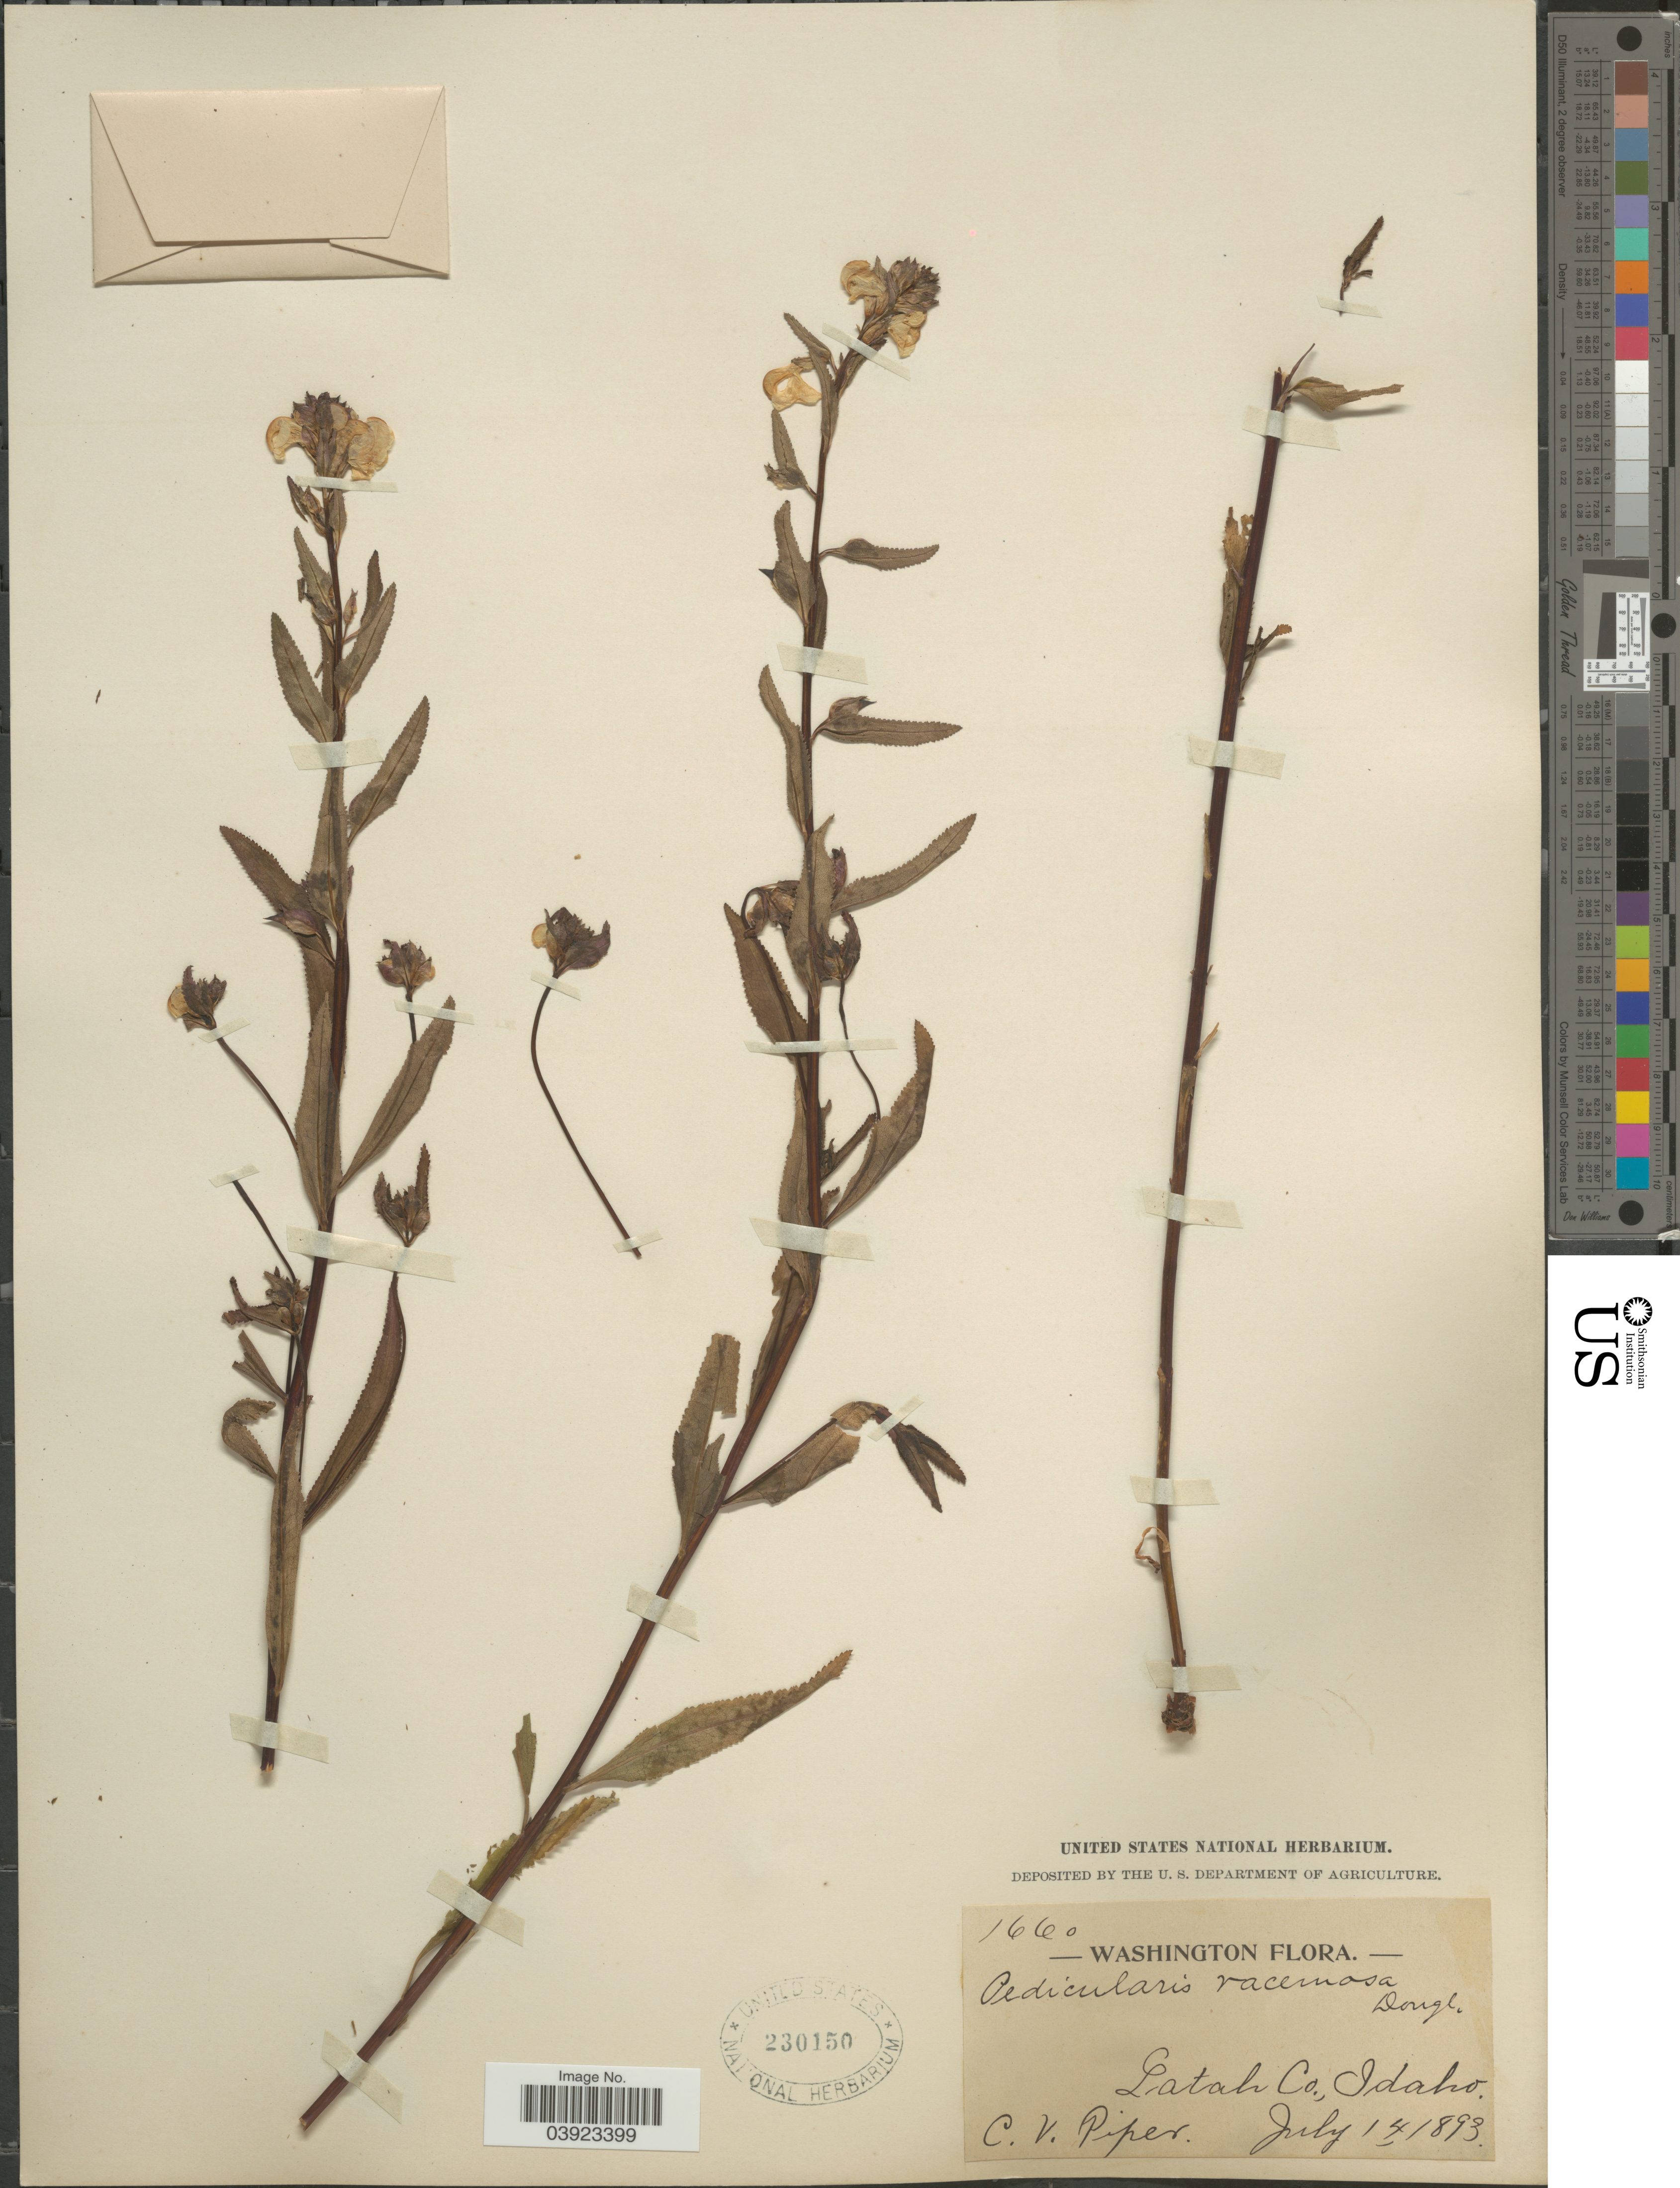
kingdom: Plantae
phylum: Tracheophyta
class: Magnoliopsida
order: Lamiales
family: Orobanchaceae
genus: Pedicularis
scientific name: Pedicularis racemosa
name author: Douglas ex Benth.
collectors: C. V. Piper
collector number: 1660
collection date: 1893-07-14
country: United States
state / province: Idaho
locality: Latah Co.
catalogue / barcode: US 230150